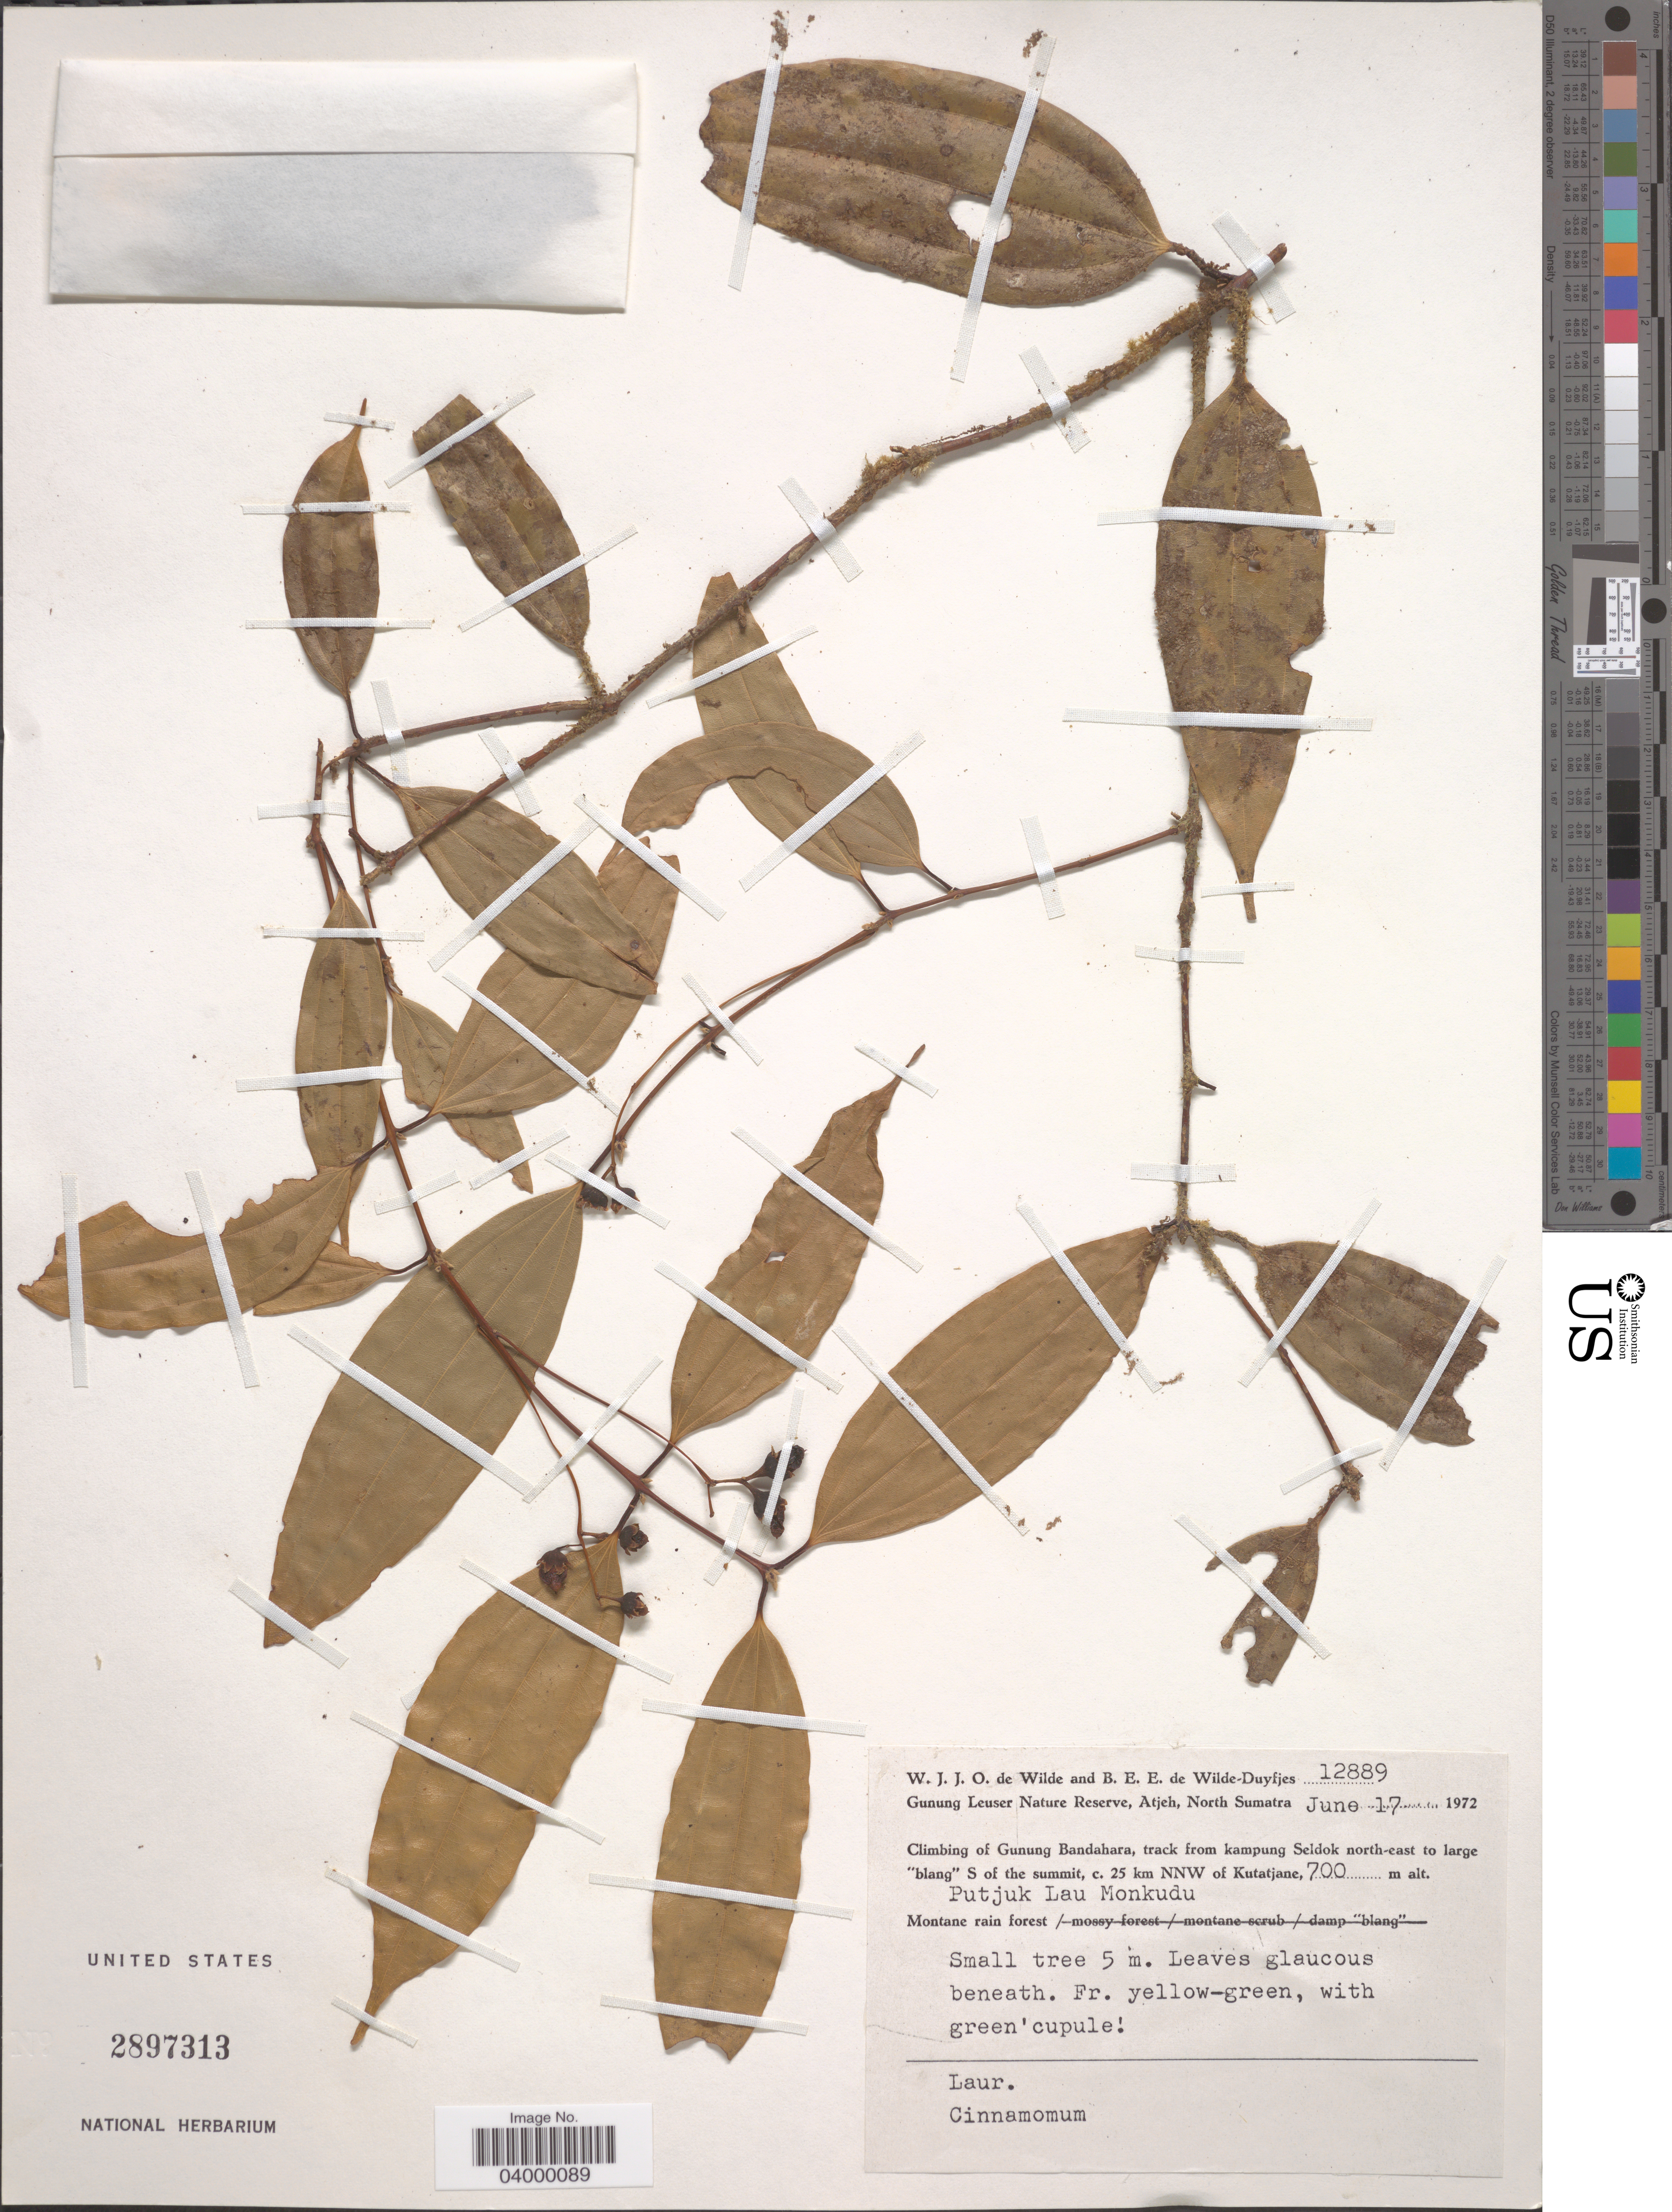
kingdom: Plantae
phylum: Tracheophyta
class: Magnoliopsida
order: Laurales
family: Lauraceae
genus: Cinnamomum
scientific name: Cinnamomum sp.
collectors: W. J. de Wilde & B. E. de Wilde-Duyfjes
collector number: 12889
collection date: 1972-06-17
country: Indonesia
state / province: Sumatra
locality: Gunung Leuser Nature Reserve, Atjeh, North Sumatra. Climbing of Gunung Bandahara, track from kampung Seldok north-east to large "blang" S of the summit, c. 25 km NNW of Kutatjane. Putjuk Lai Monkudu.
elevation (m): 700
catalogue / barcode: US 2897313